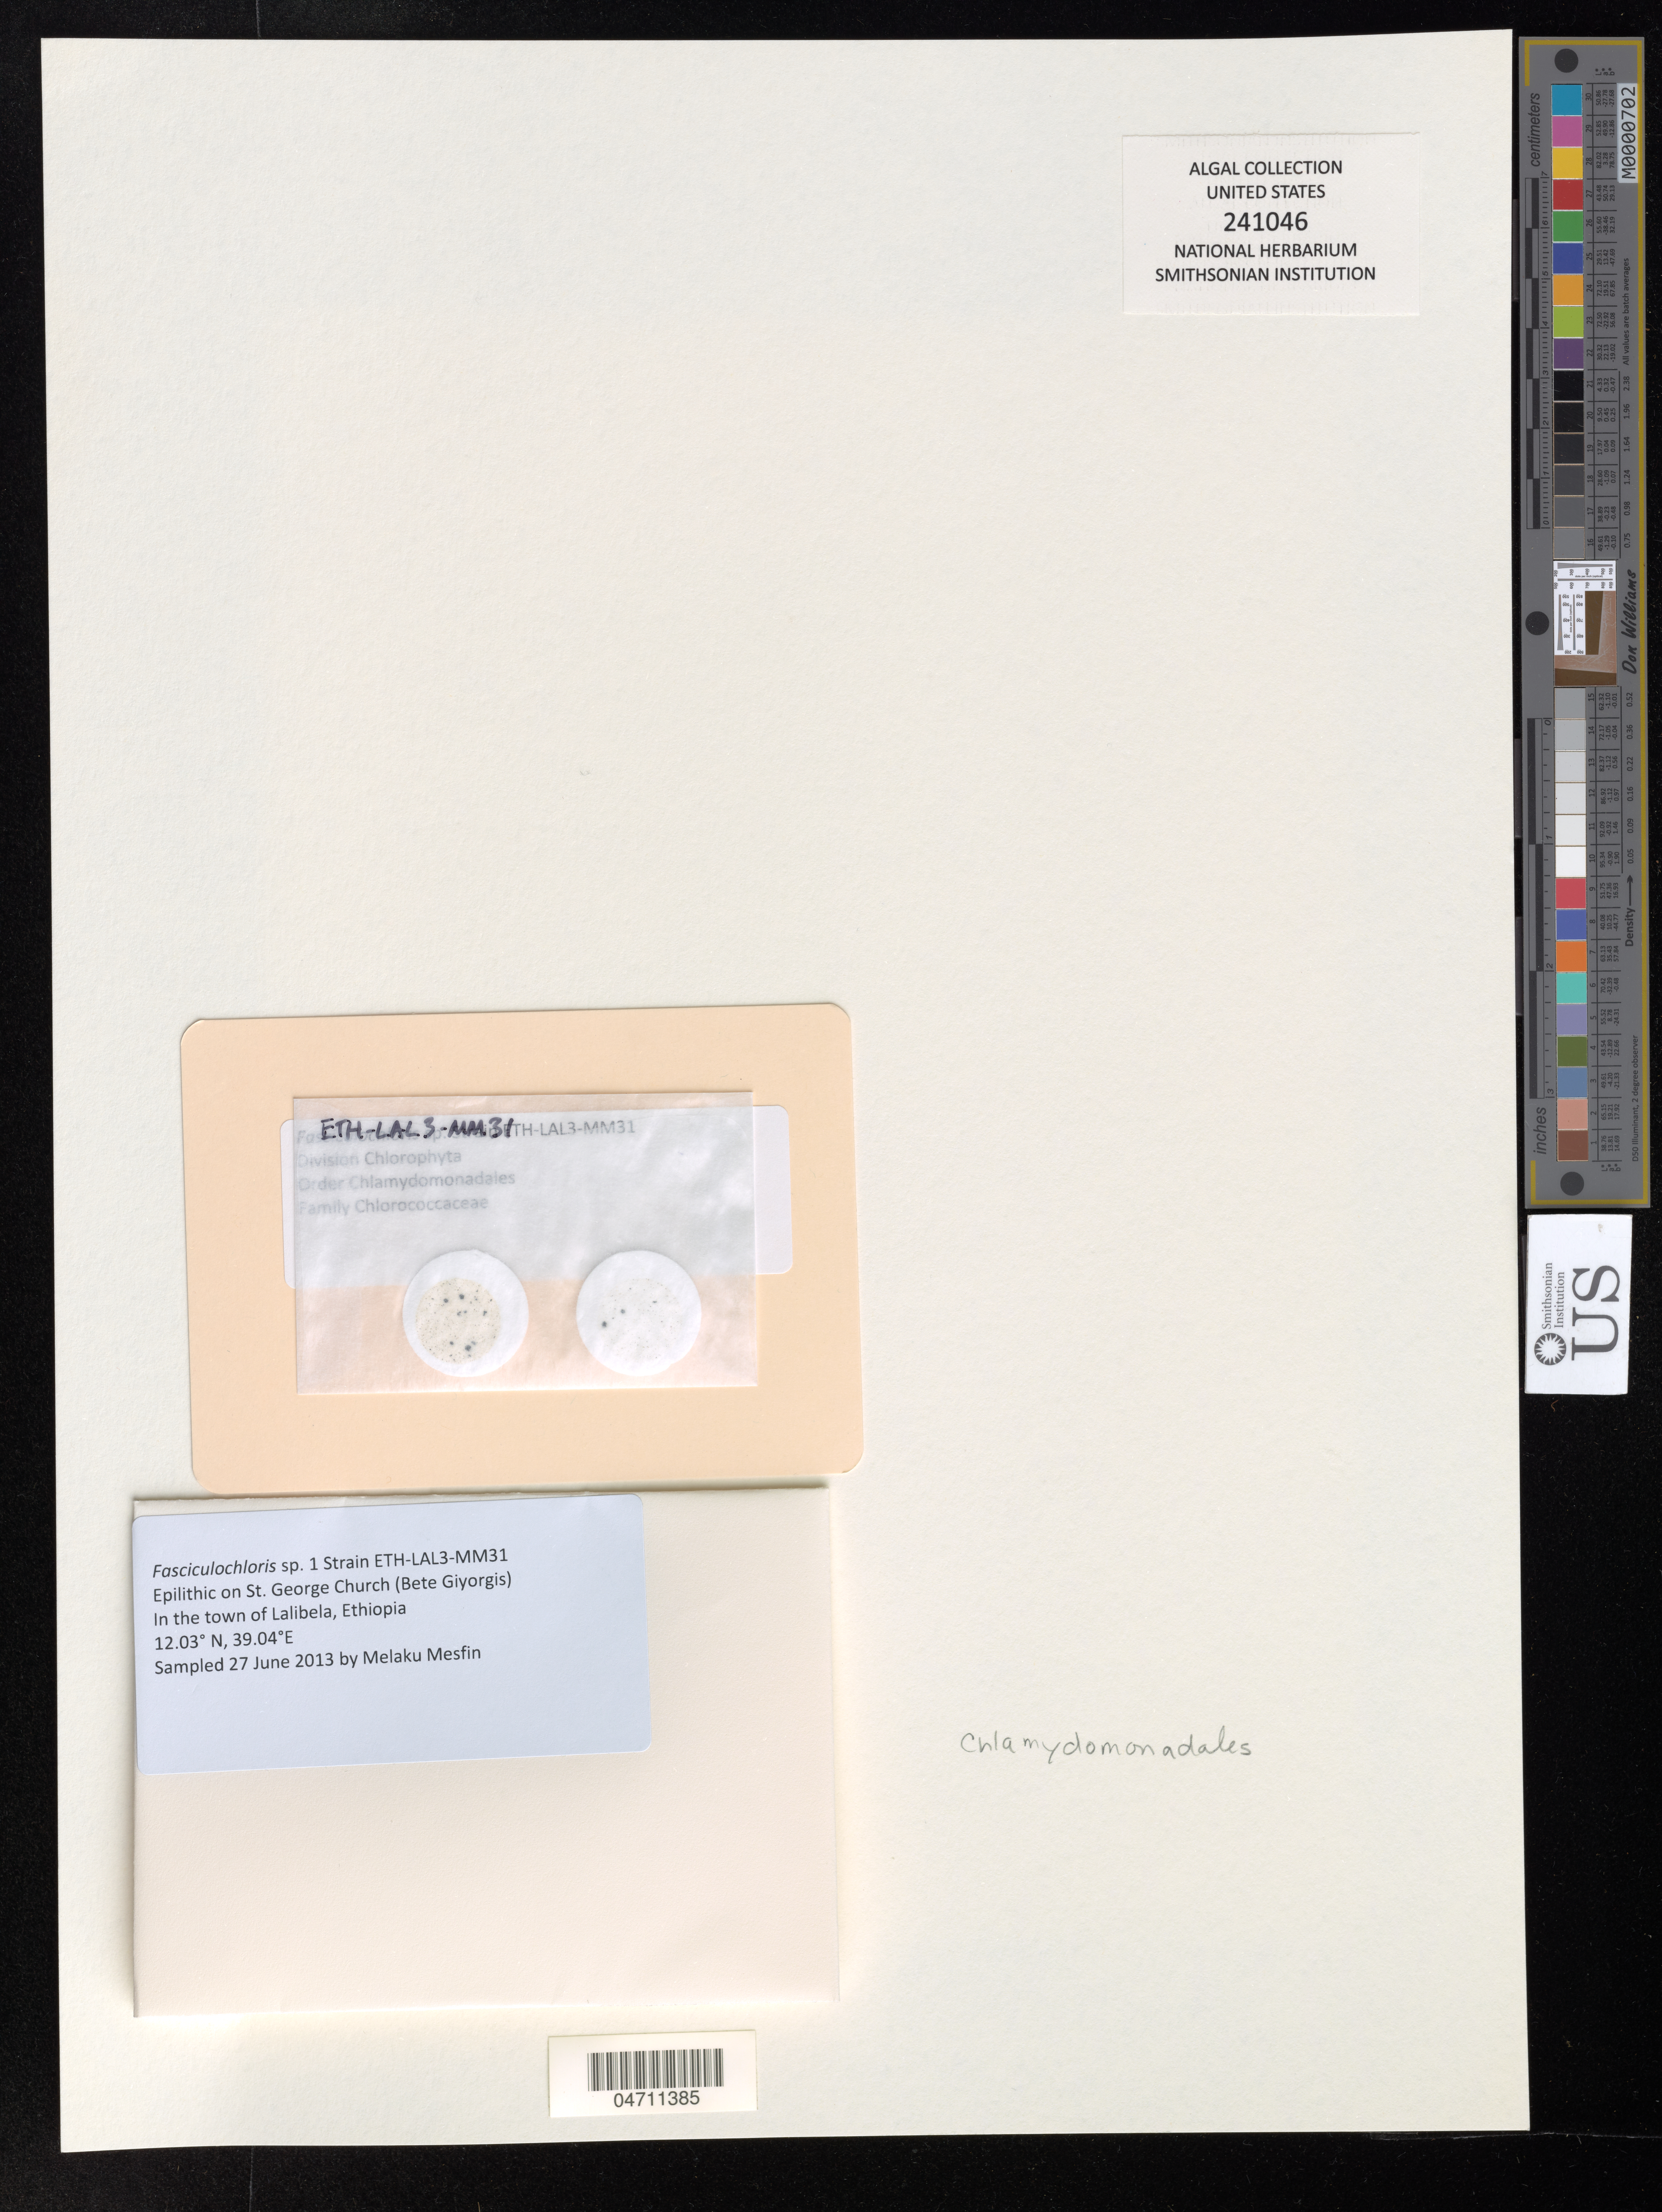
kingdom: Plantae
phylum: Chlorophyta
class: Chlorophyceae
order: Chlamydomonadales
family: Chlorococcaceae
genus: Fasciculochloris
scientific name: Fasciculochloris sp.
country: Ethiopia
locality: Epilithic on St. George Church, In the town of Lalibela.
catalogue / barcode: US 241046